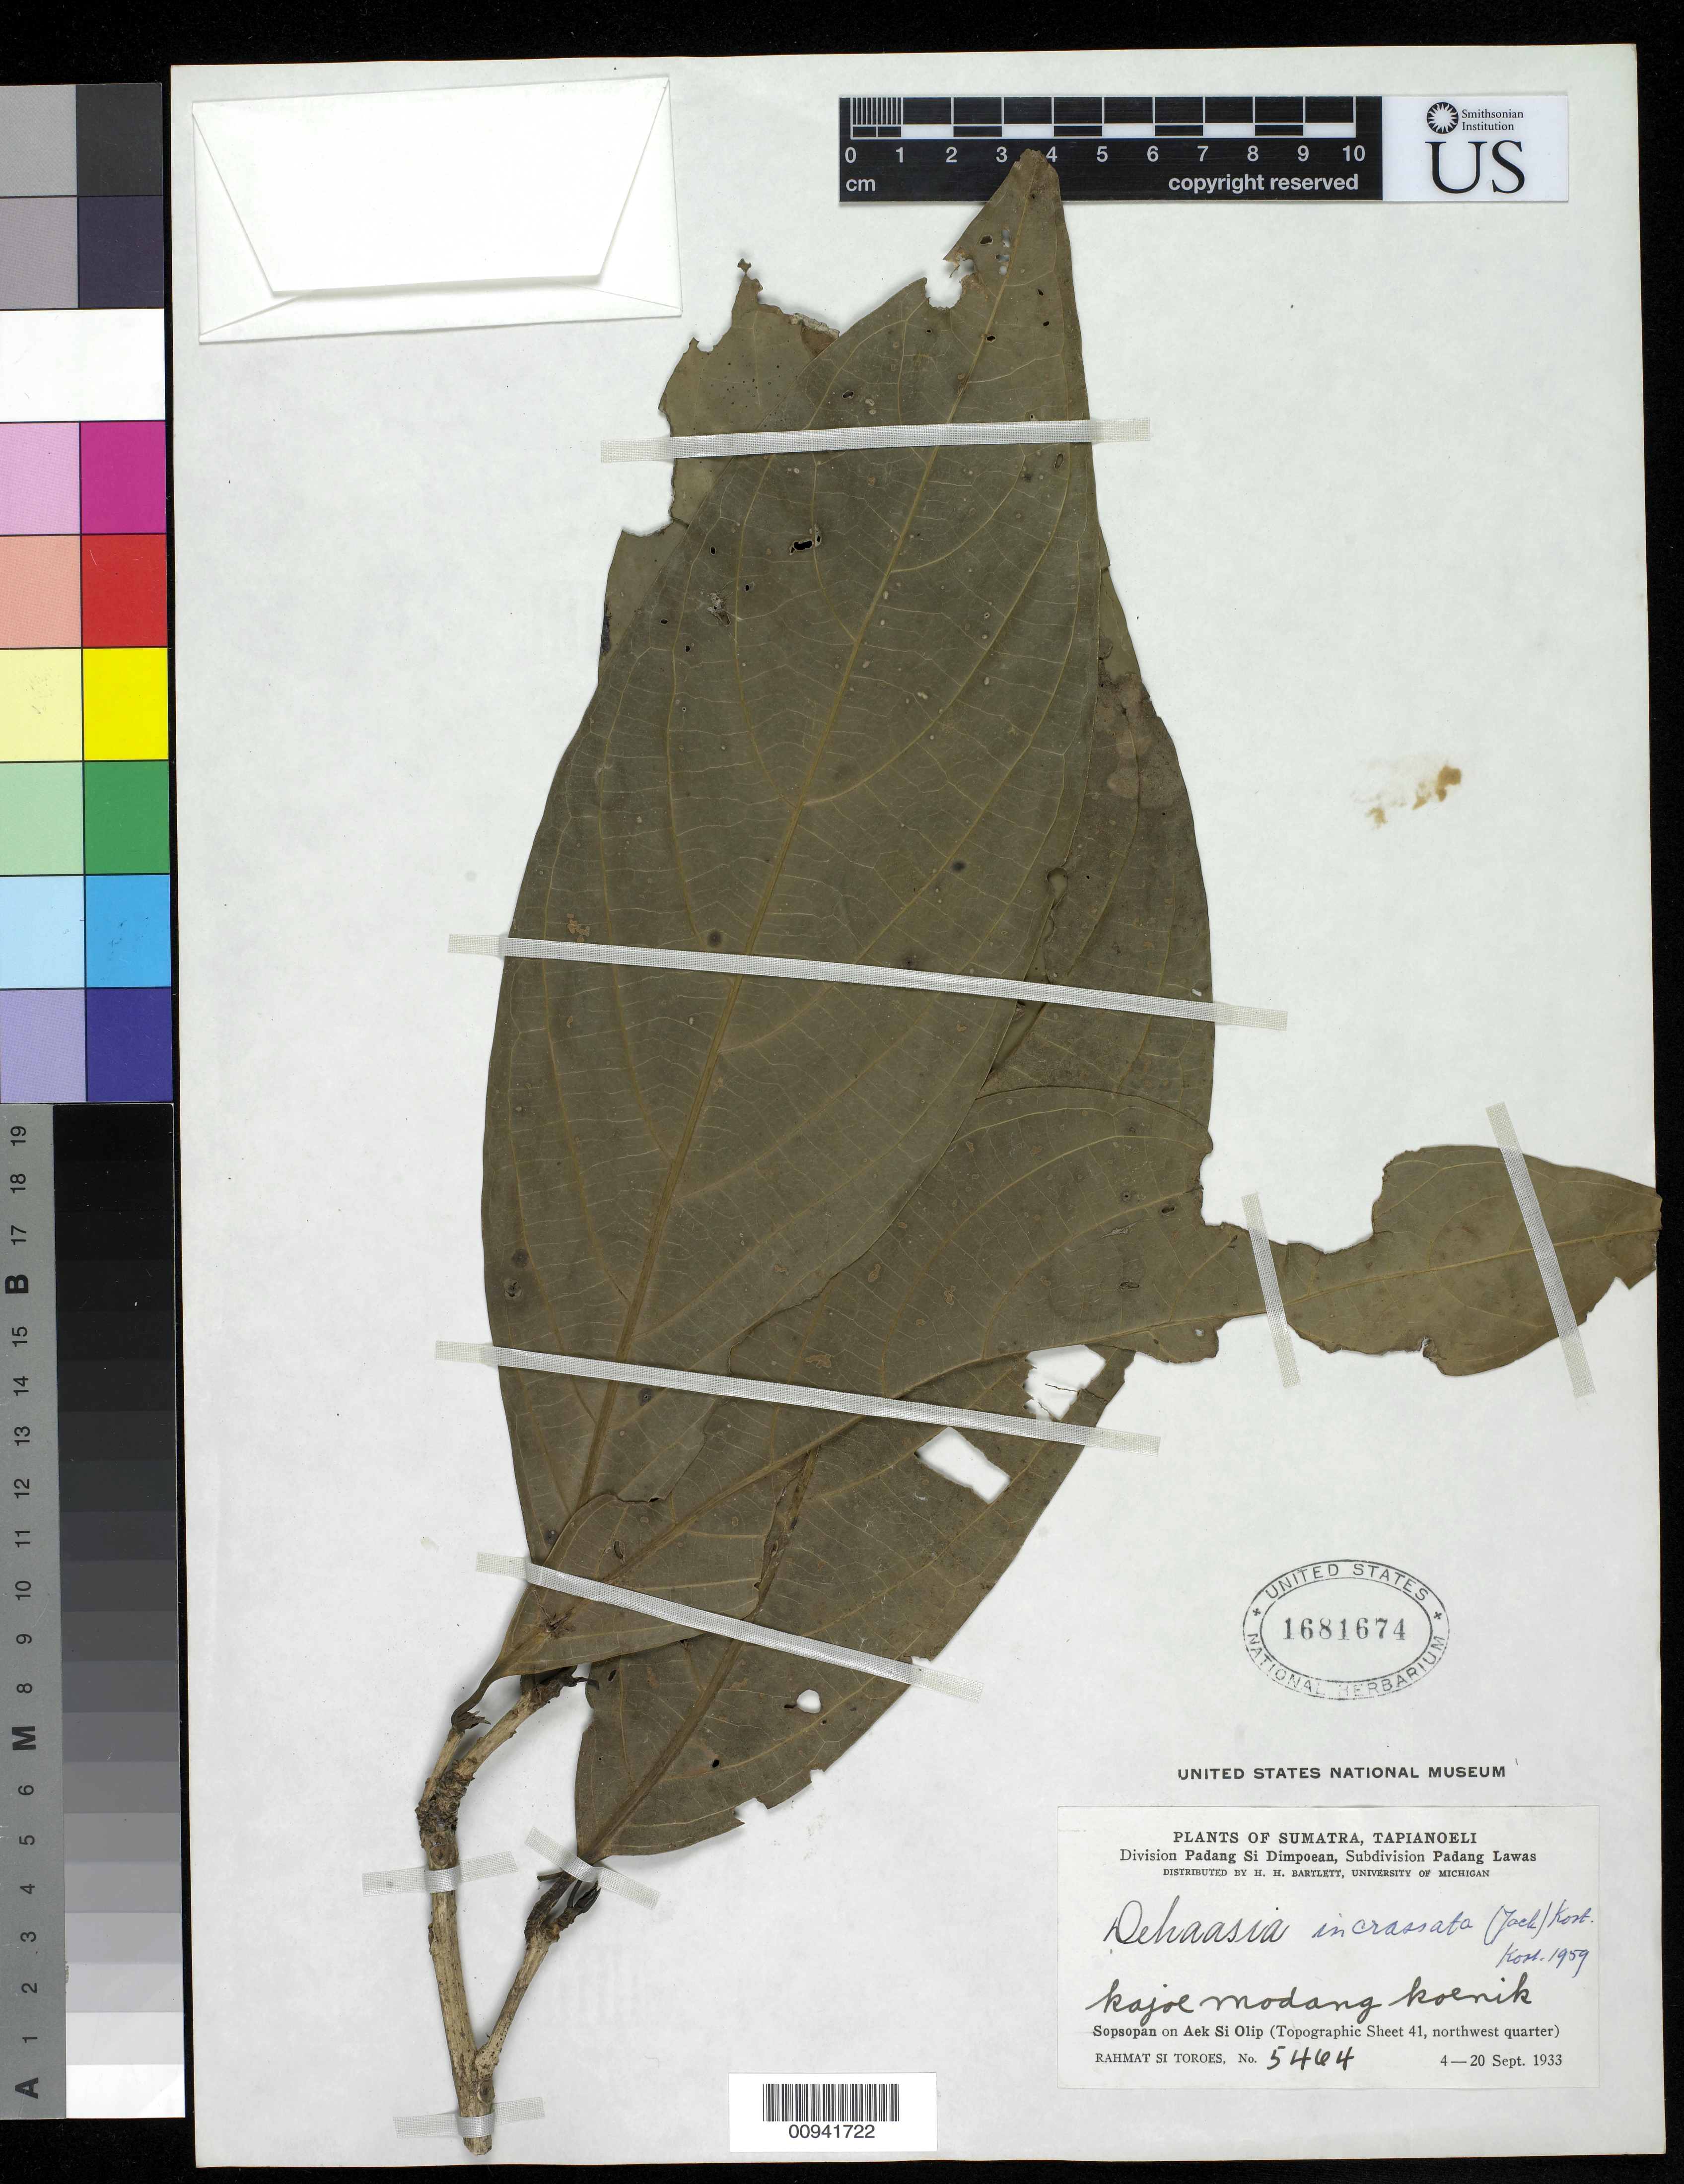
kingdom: Plantae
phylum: Tracheophyta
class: Magnoliopsida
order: Laurales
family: Lauraceae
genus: Dehaasia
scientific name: Dehaasia incrassata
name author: (Jack) Kosterm.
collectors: Rahmat Si Boeea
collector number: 5464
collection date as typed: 04 Sep 1933 to 20 Sep 1933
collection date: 1933-09-04/1933-09-20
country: Indonesia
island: Sumatra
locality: Division Padang Si Dimpoean, Subdivision Padang Lawas; Sopsopan on Aek Si Olip (Topographich sheet 41, northwest quarter)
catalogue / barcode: US 1681674